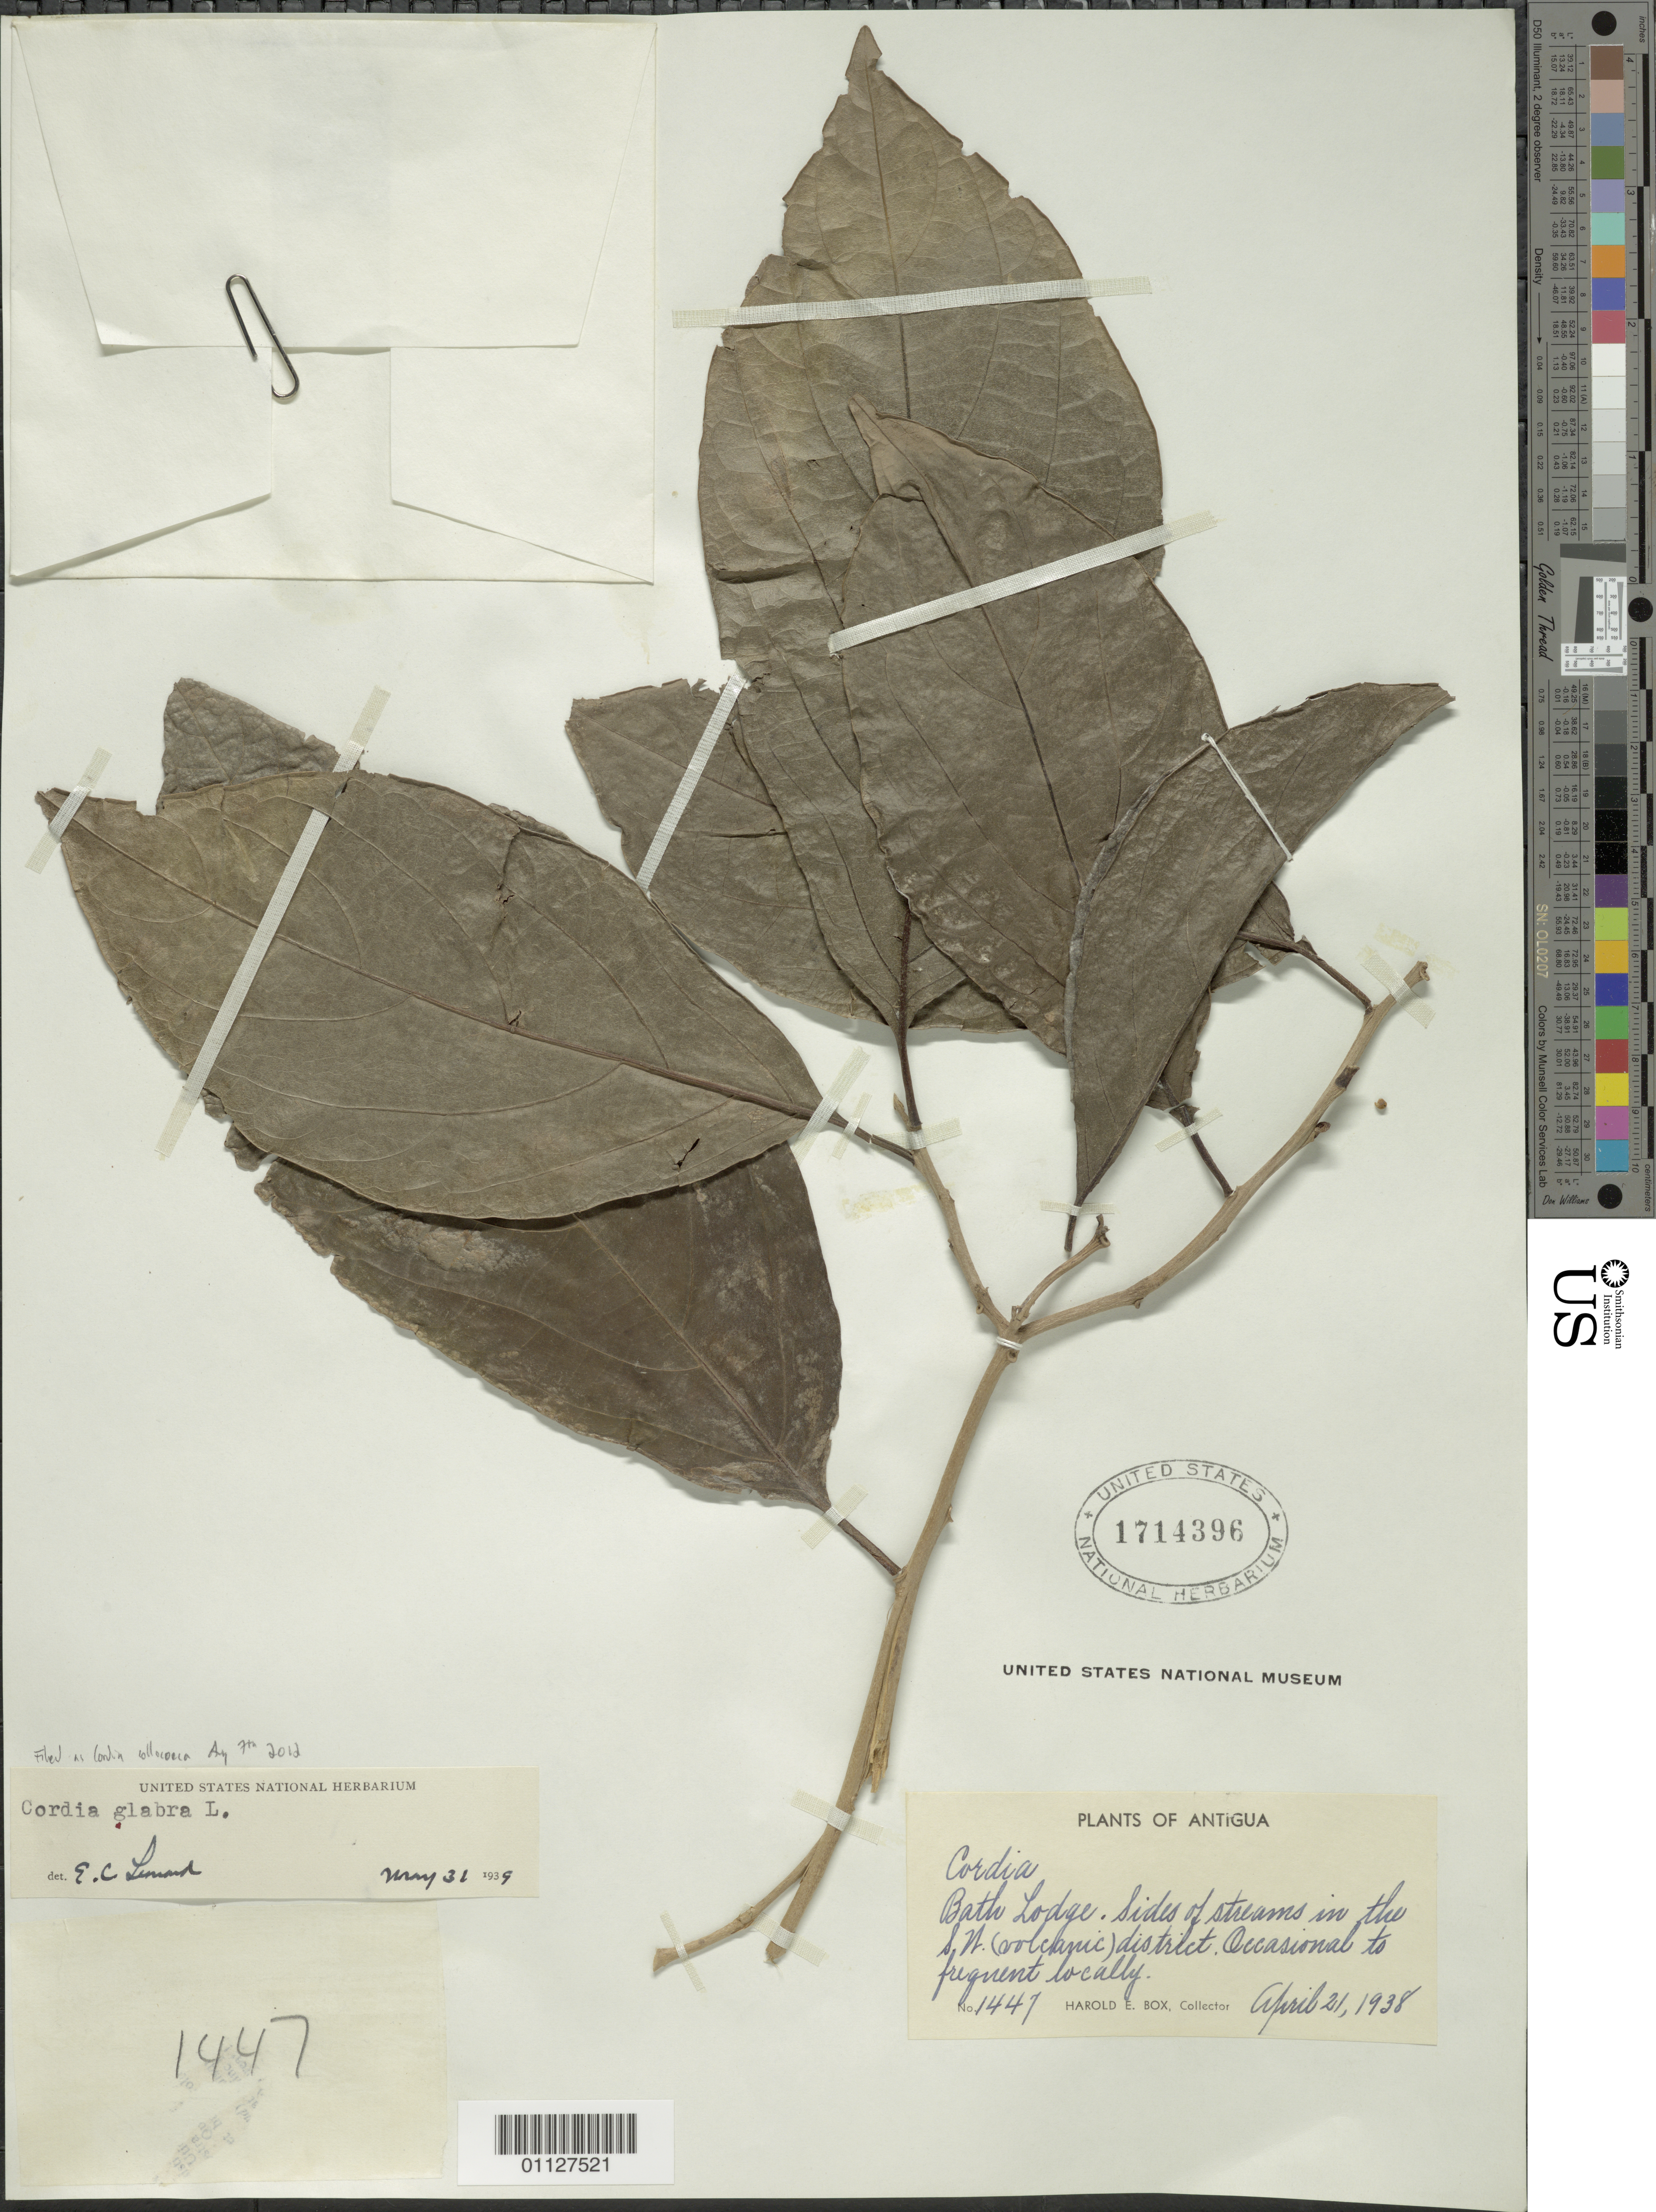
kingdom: Plantae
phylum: Tracheophyta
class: Magnoliopsida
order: Boraginales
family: Cordiaceae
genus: Cordia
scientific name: Cordia collococca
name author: L.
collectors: H. E. Box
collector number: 1447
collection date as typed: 21 Apr 1938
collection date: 1938-04-21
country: Antigua and Barbuda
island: Antigua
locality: Bath Lodge. Sides of streams in the SW (volcanic) district.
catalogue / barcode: US 1714396